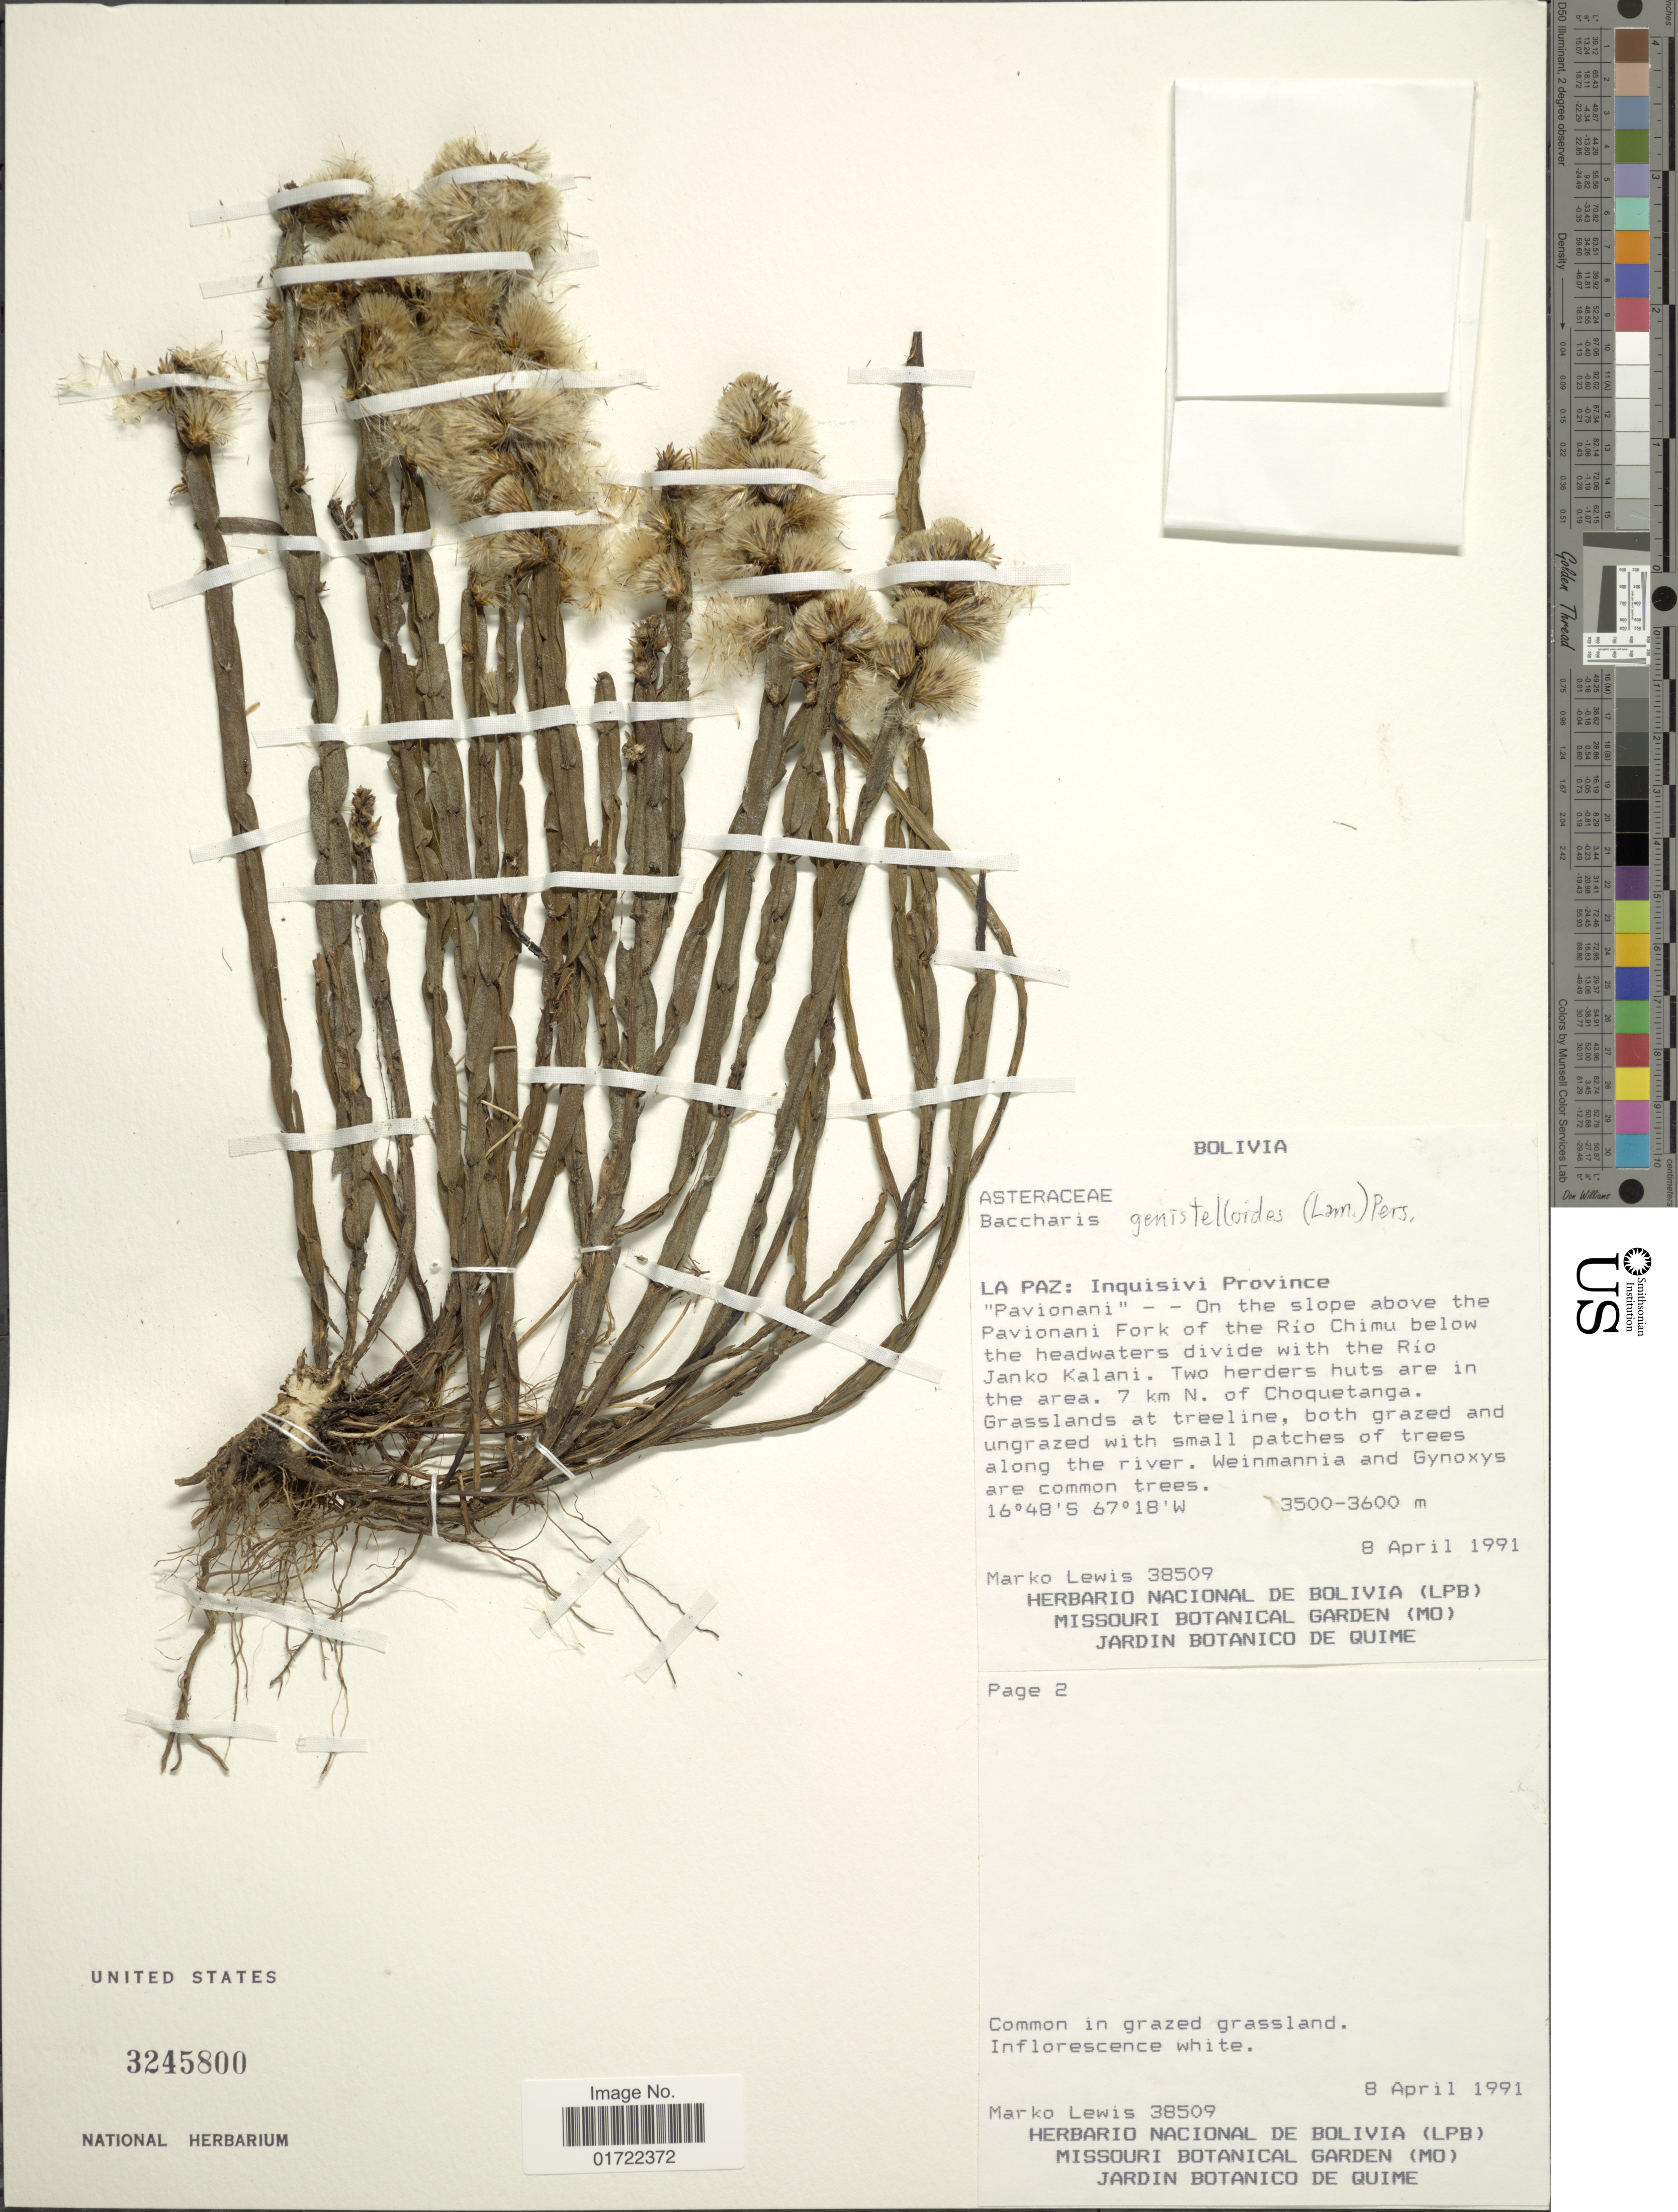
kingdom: Plantae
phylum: Tracheophyta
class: Magnoliopsida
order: Asterales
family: Asteraceae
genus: Baccharis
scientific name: Baccharis genistelloides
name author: (Lam.) Pers.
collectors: M. A. Lewis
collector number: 38509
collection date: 1991-04-08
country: Bolivia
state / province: La Paz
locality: Inquisivi Province, Pavionani, on the slope above the Pavionani Fork of the Rio Chimu below the headwaters divide with the Rio Janko Kalani, 7 km N of Choquetanga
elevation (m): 3500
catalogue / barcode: US 3245800